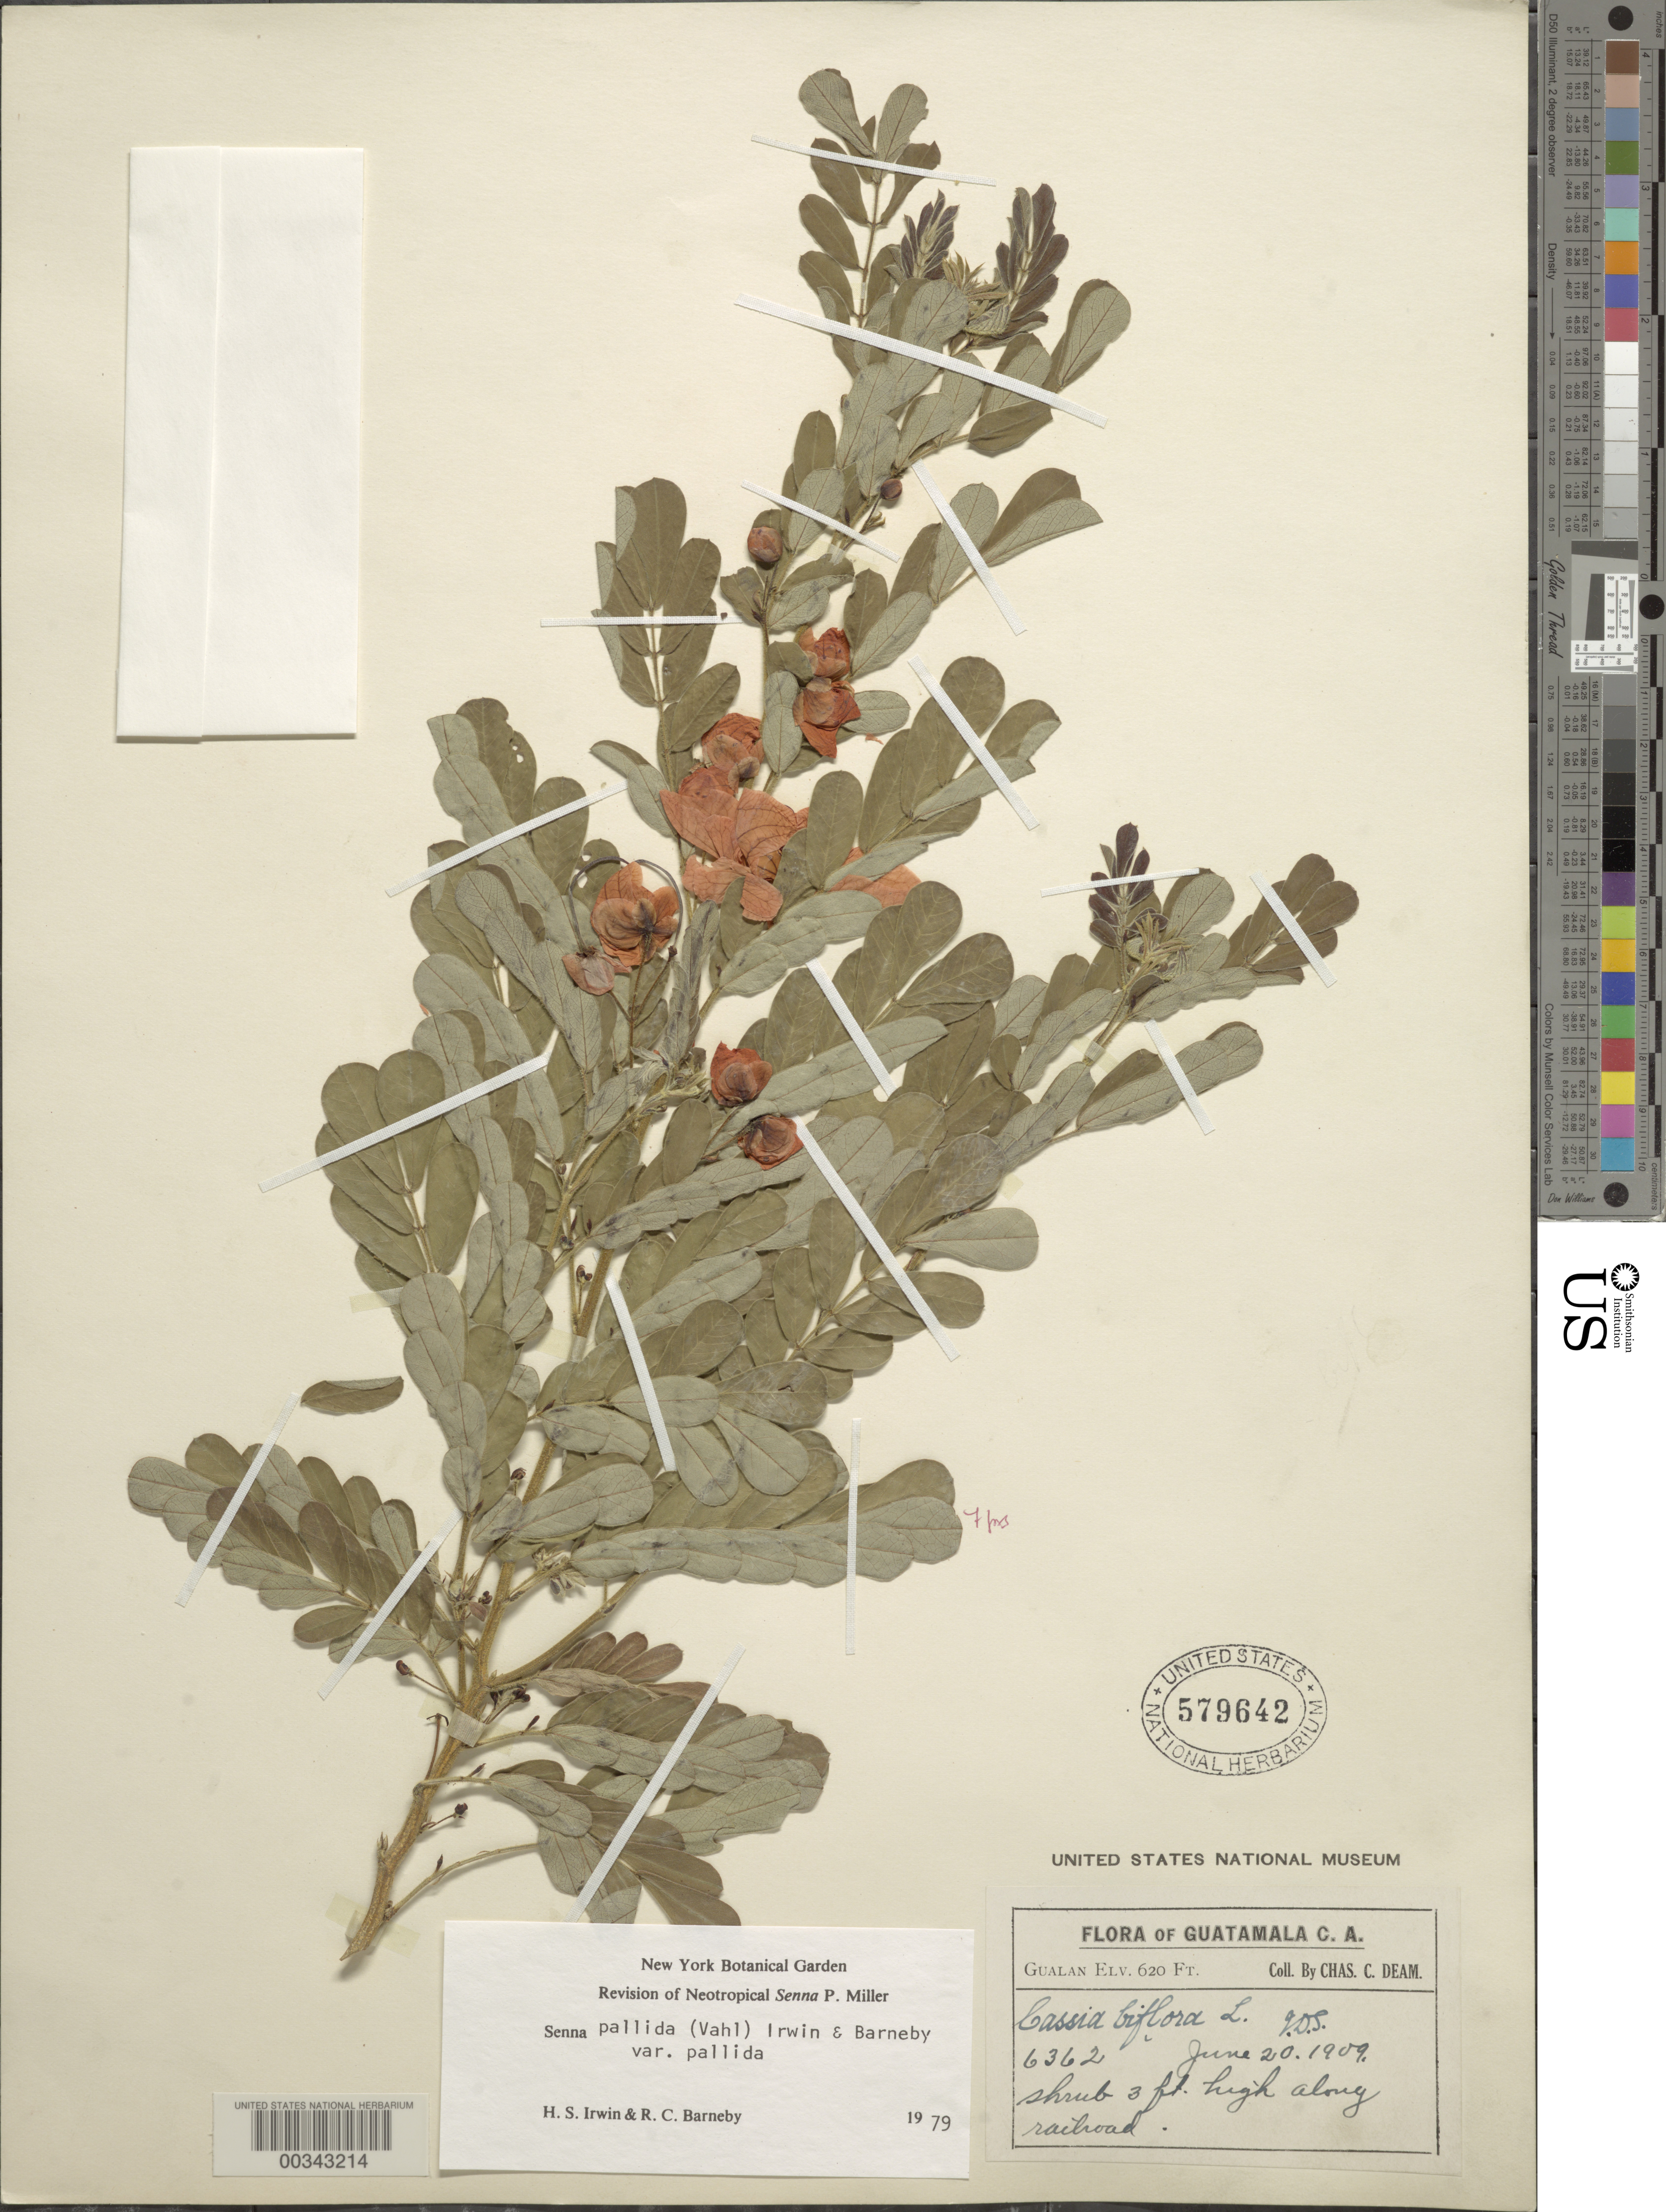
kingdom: Plantae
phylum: Tracheophyta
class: Magnoliopsida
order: Fabales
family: Fabaceae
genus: Senna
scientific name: Senna pallida var. pallida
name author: (Vahl) H.S. Irwin & Barneby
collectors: C. C. Deam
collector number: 6362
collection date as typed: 20 Jun 1909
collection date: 1909-06-20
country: Guatemala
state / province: Zacapa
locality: Gualan, along rail road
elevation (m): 189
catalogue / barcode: US 579642